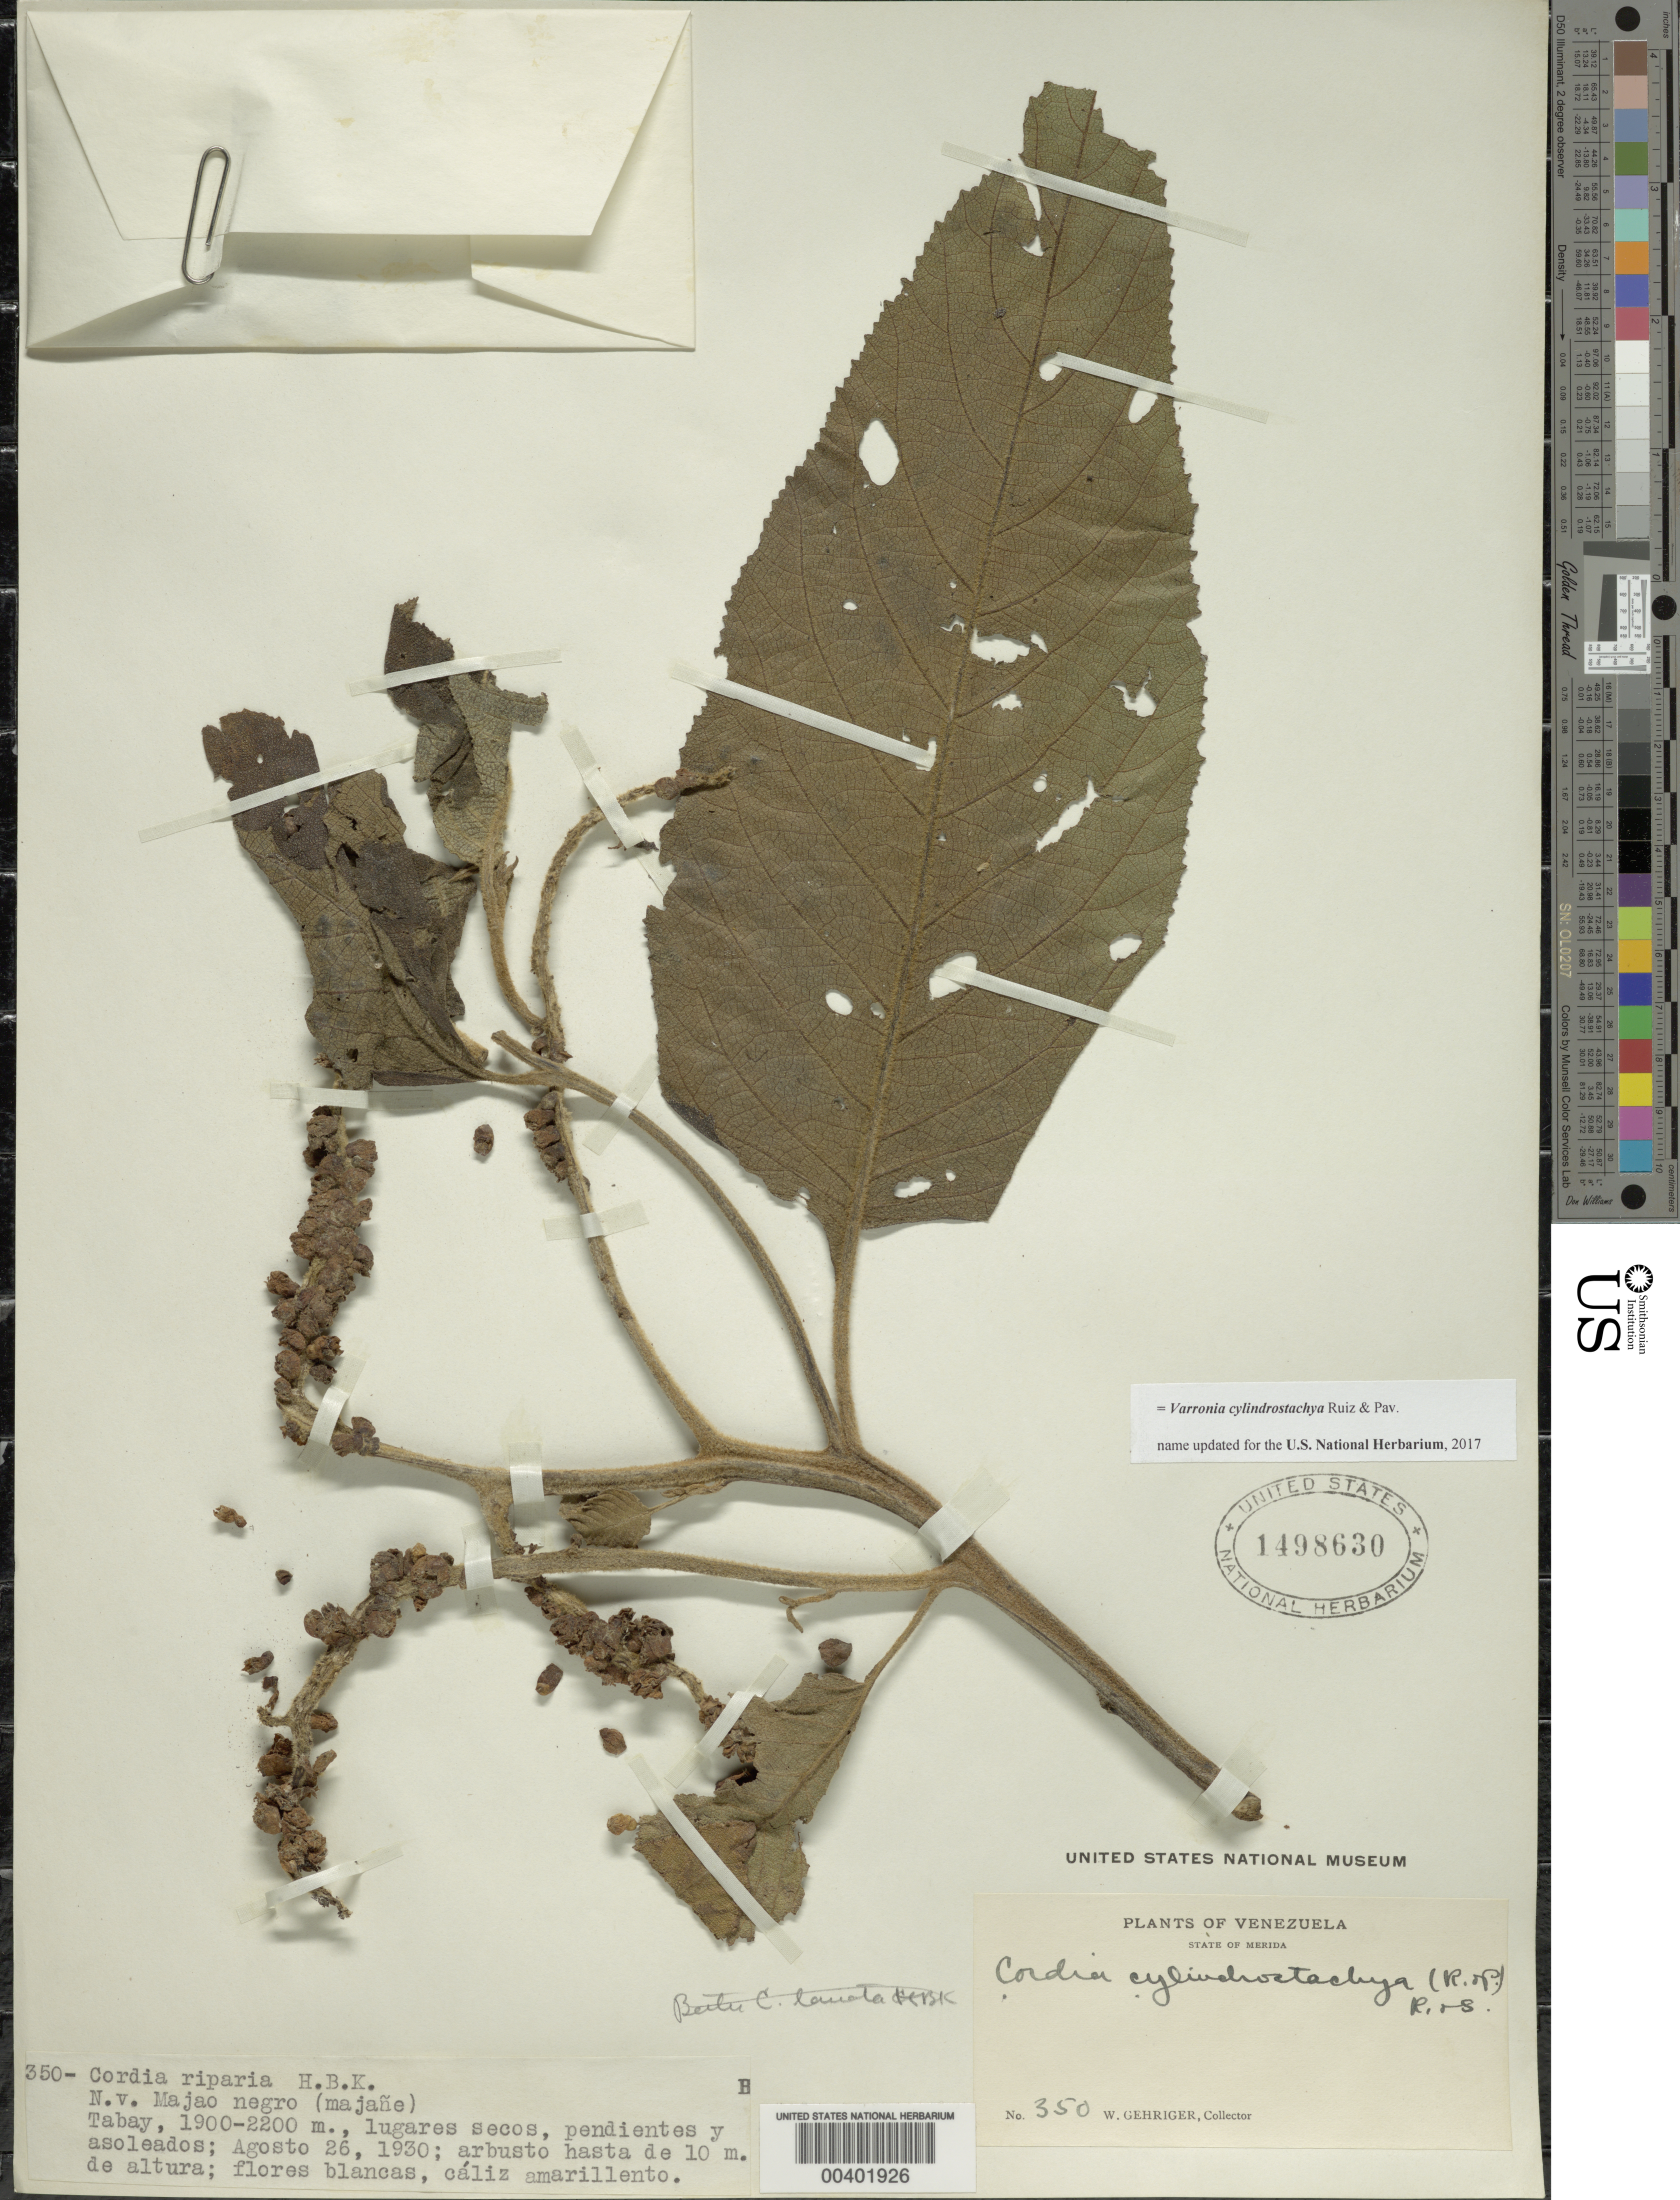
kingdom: Plantae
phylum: Tracheophyta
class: Magnoliopsida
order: Boraginales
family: Cordiaceae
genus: Cordia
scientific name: Cordia cylindrostachya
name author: (Ruiz & Pav.) Roem. & Schult.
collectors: W. Gehriger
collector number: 350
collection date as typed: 26 Aug 1930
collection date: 1930-08-26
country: Venezuela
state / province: Mérida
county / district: Libertador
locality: Tabay Tabay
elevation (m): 1900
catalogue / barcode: US 1498630